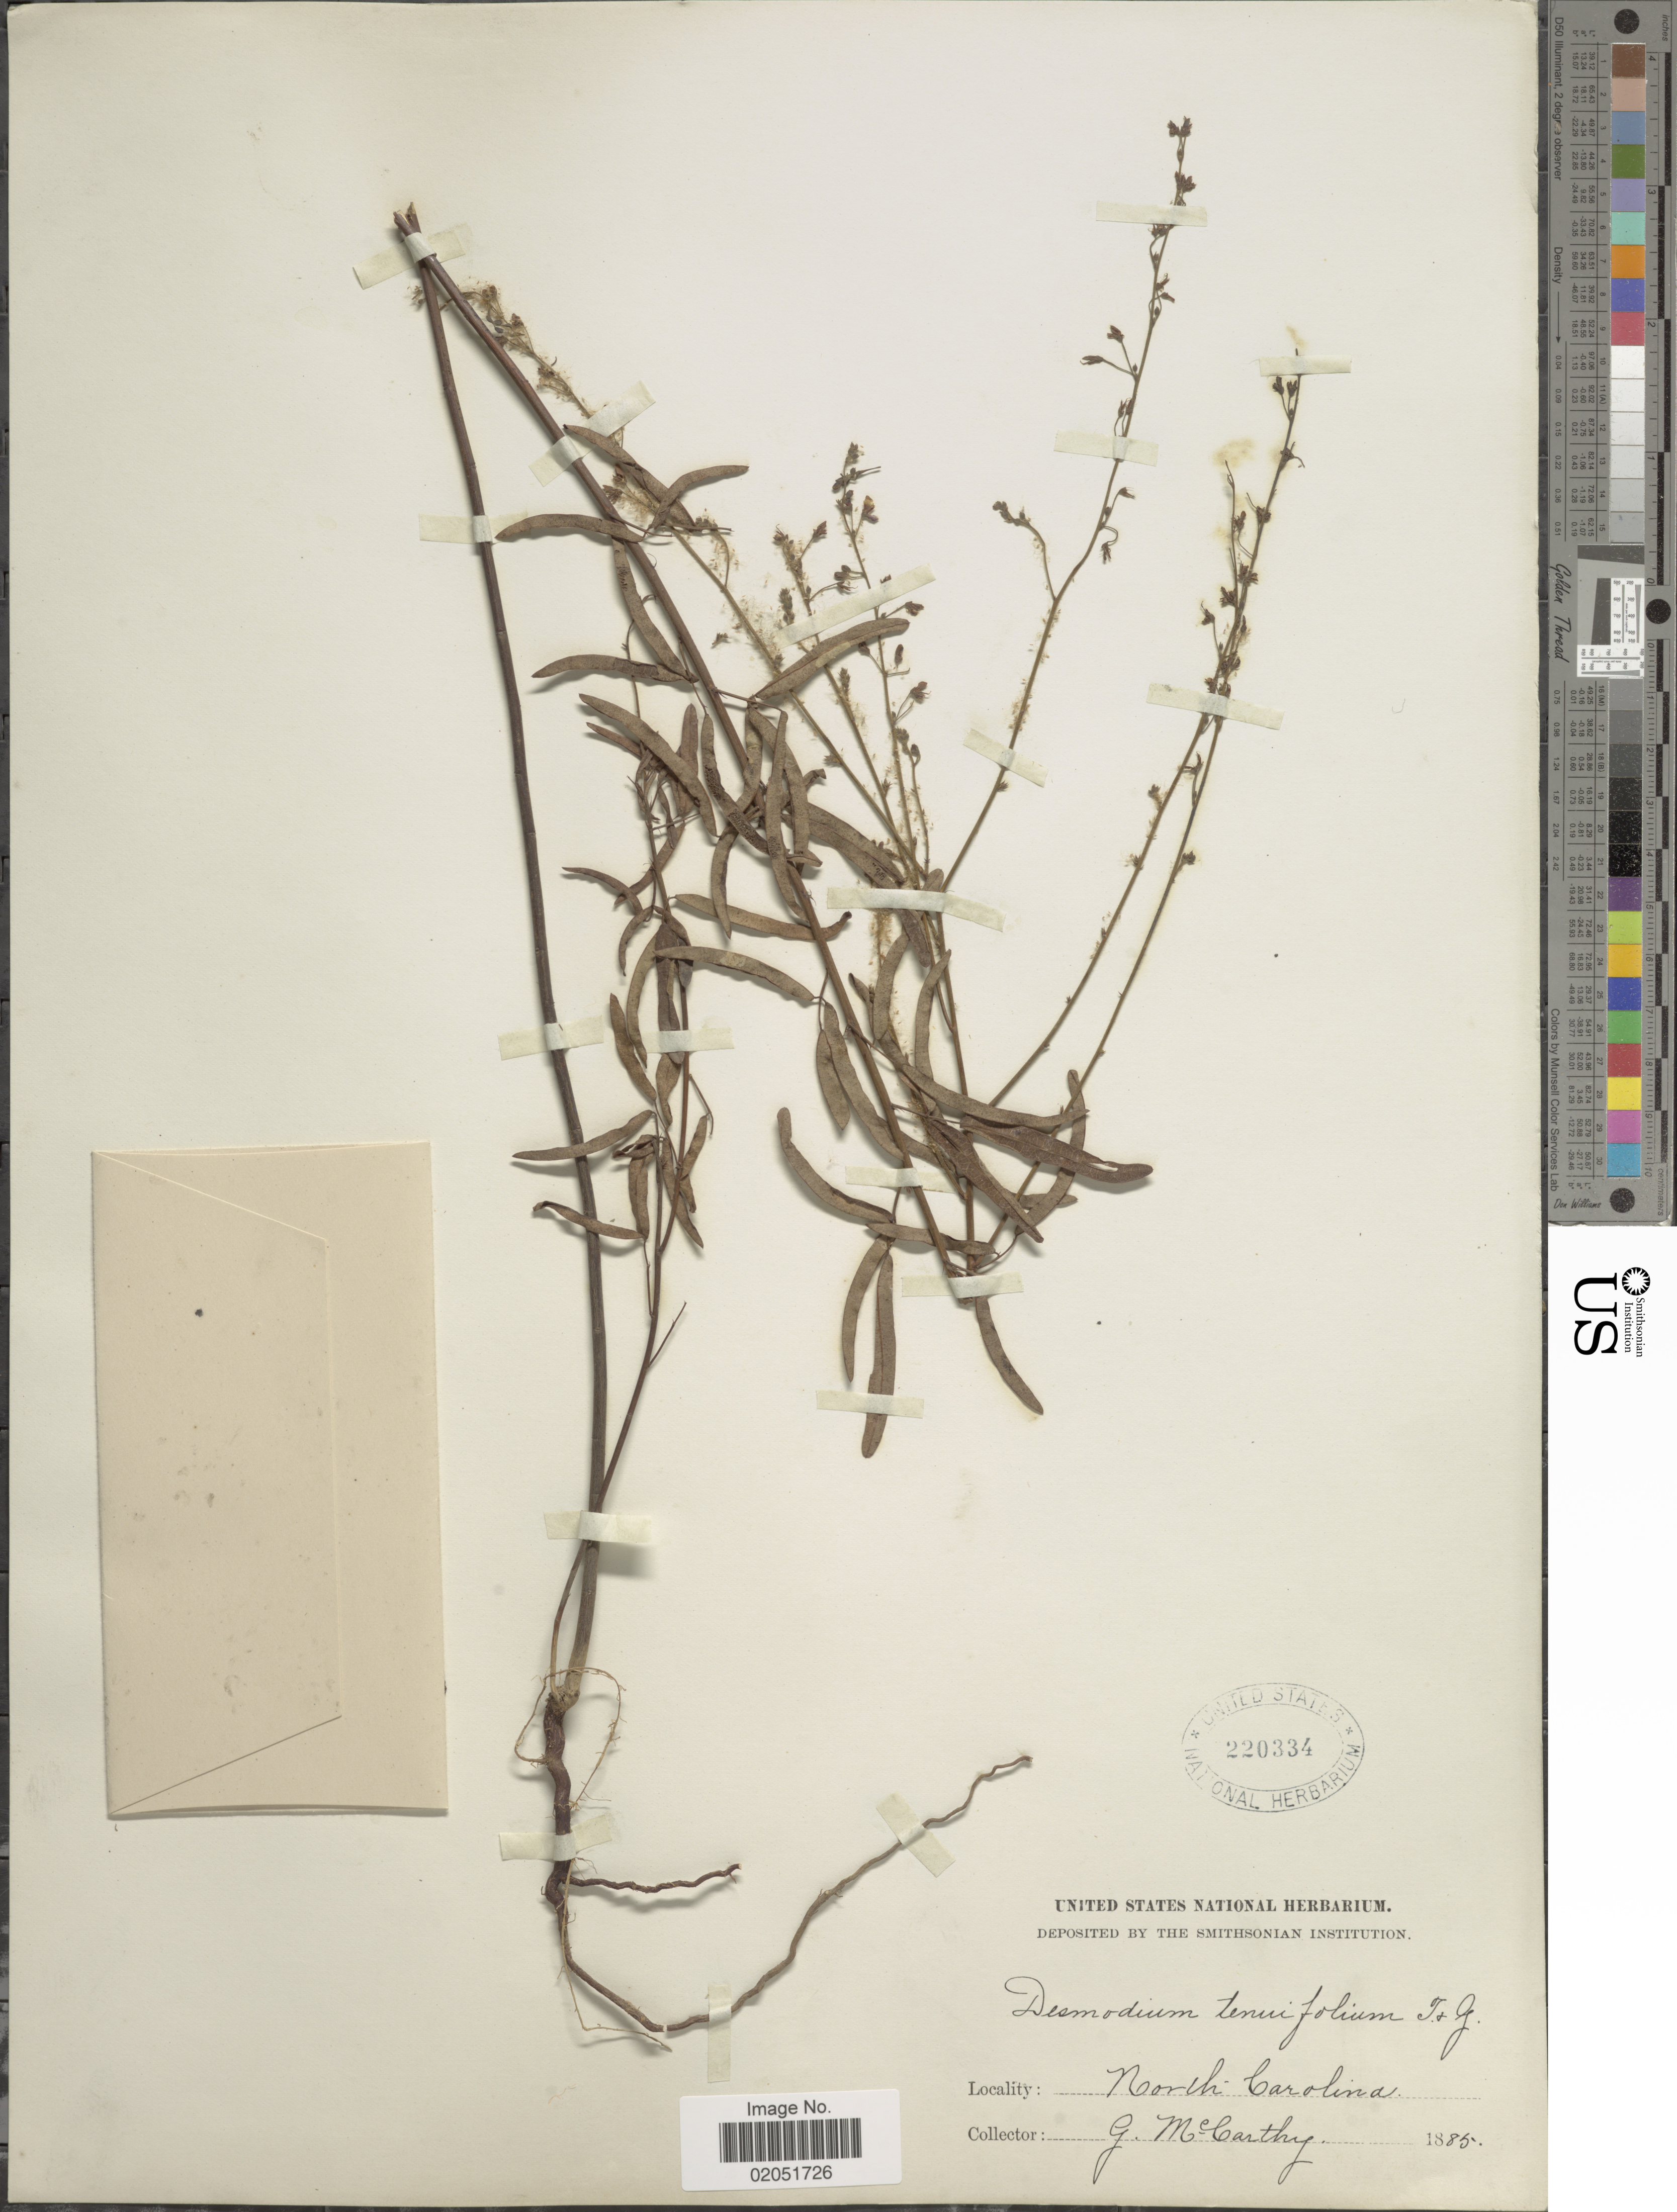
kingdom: Plantae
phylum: Tracheophyta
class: Magnoliopsida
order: Fabales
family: Fabaceae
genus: Desmodium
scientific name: Desmodium tenuifolium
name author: Torr. & A. Gray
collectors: J. McCarthy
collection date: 1885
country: United States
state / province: North Carolina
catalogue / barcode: US 220334